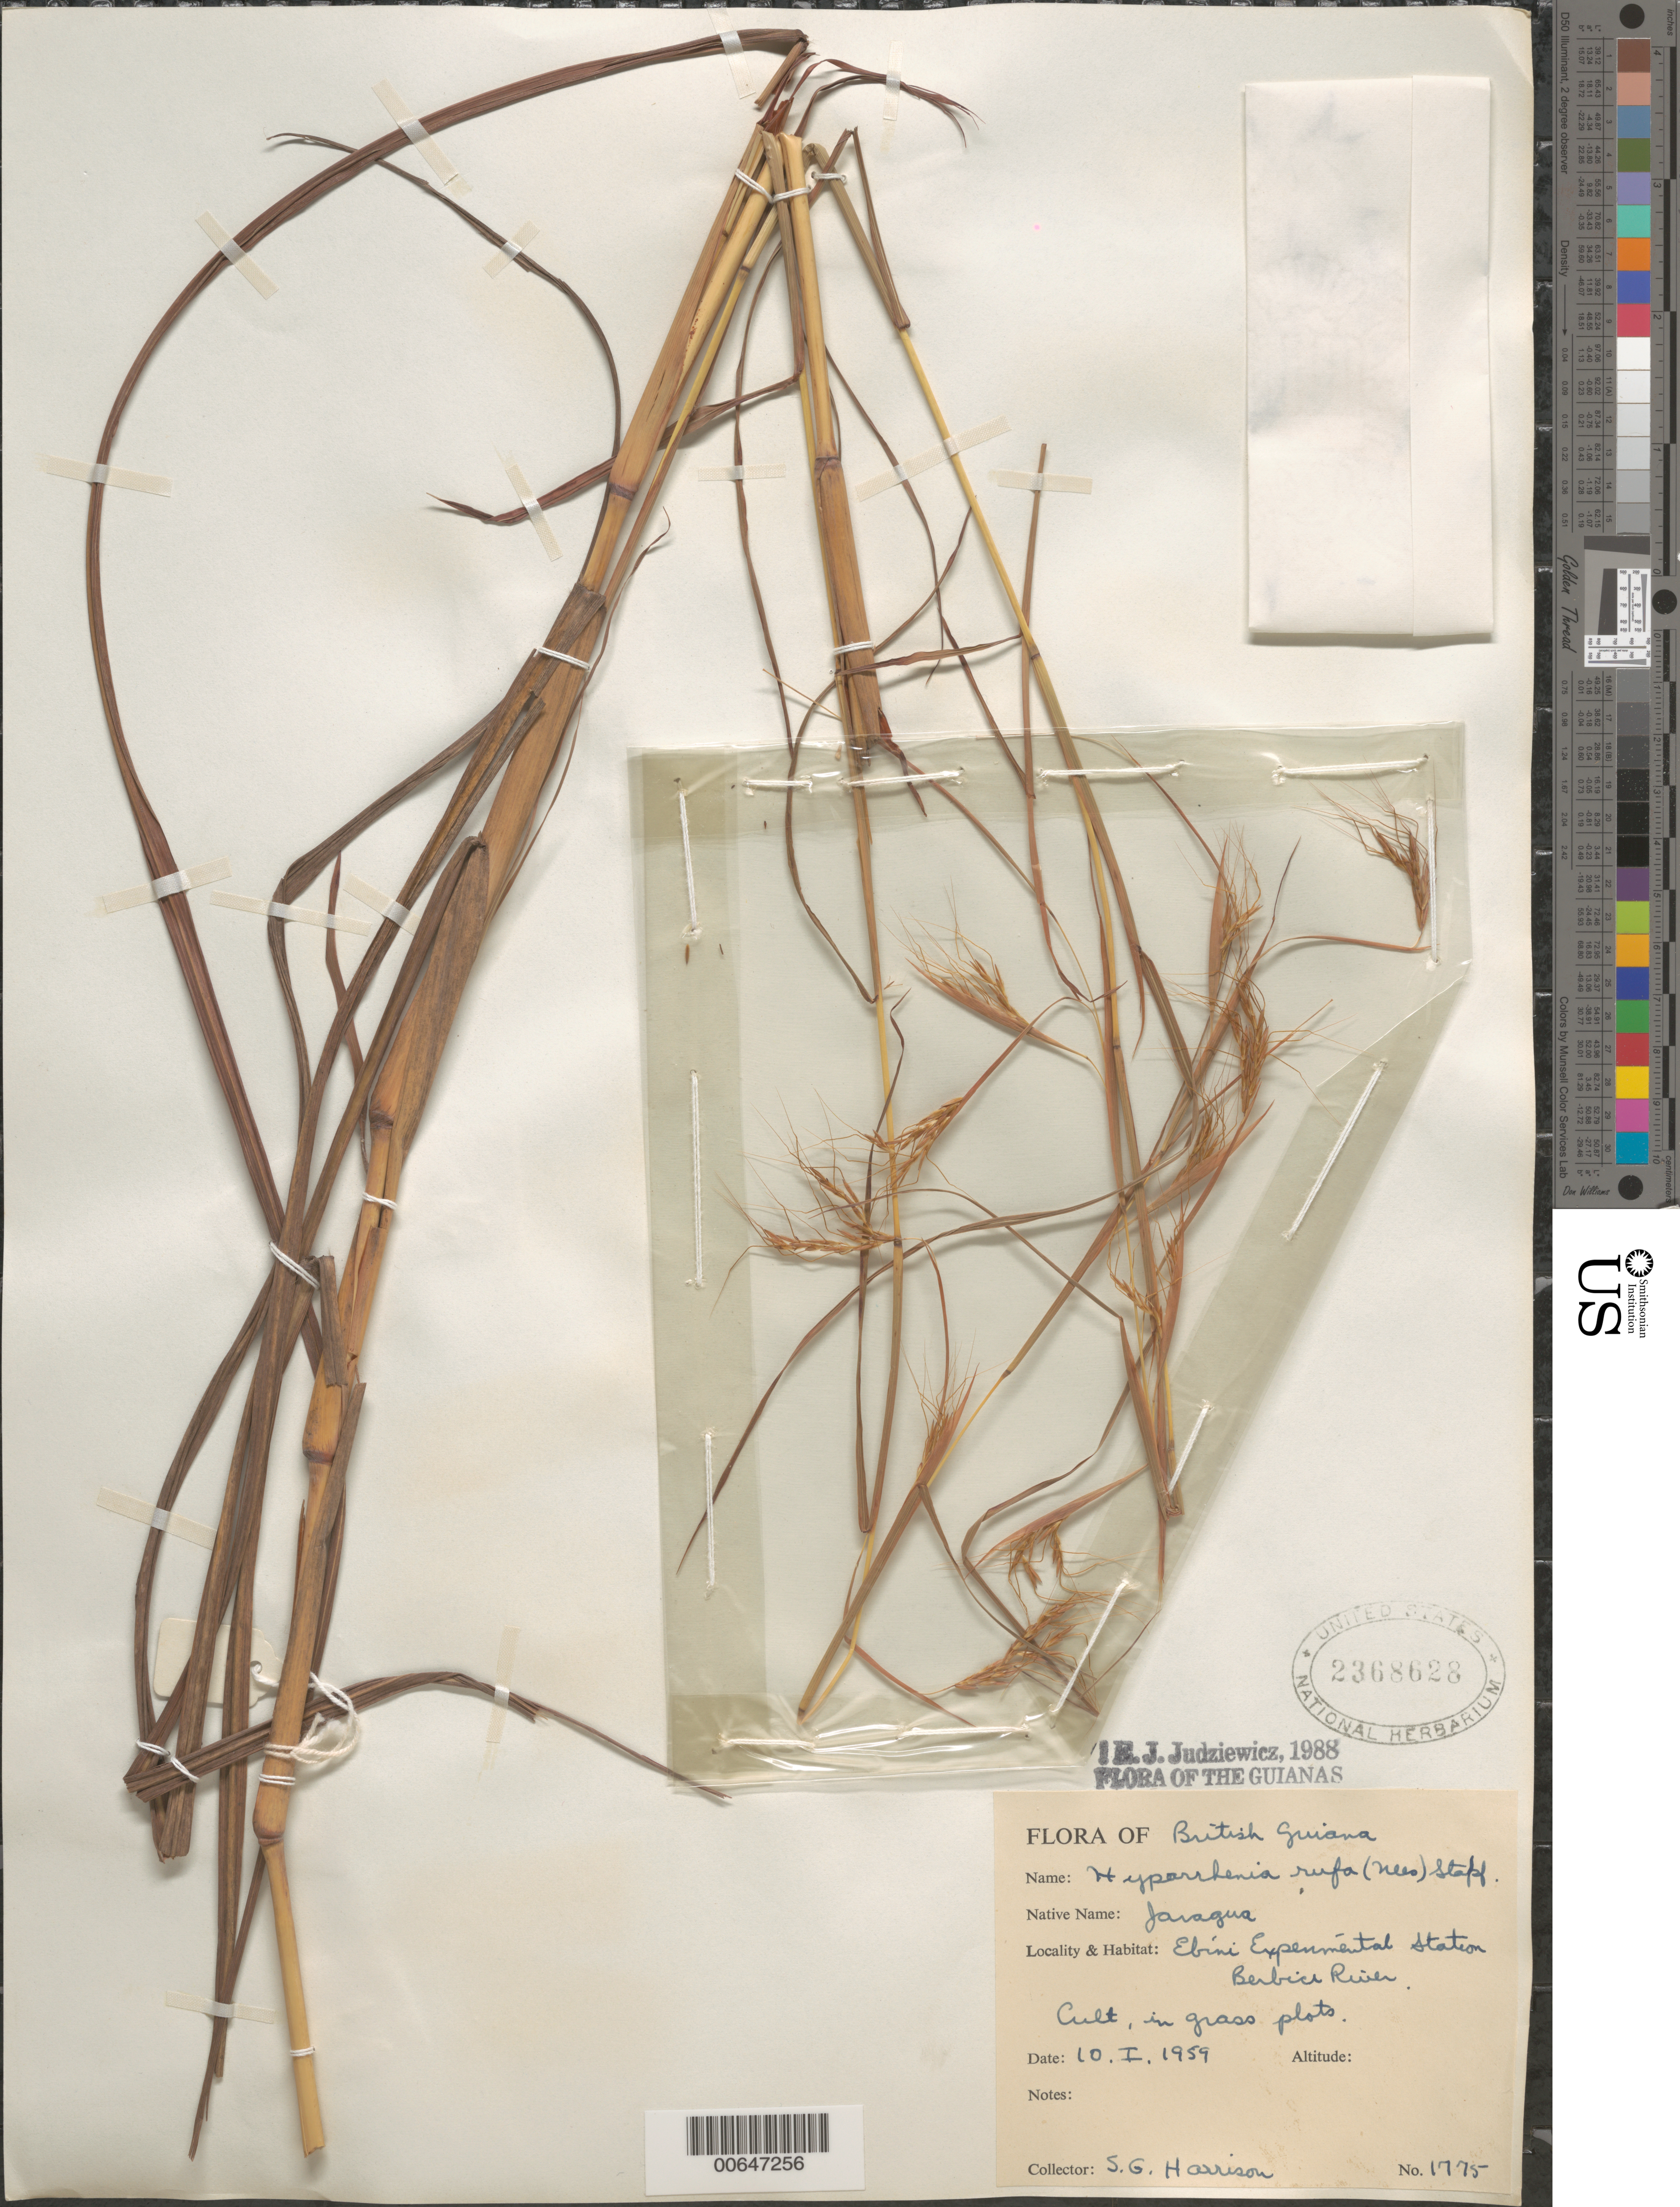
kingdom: Plantae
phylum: Tracheophyta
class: Liliopsida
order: Poales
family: Poaceae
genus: Hyparrhenia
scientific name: Hyparrhenia rufa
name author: (Nees) Stapf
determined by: Judziewicz, E. J.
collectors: S. G. Harrison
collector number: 1775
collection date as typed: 10-Jan-59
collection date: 1959-01-10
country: Guyana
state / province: U. Demerara-Berbice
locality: Ebini Experimental Station, Berbice River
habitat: Cultivated in grass plots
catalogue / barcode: US 2368628